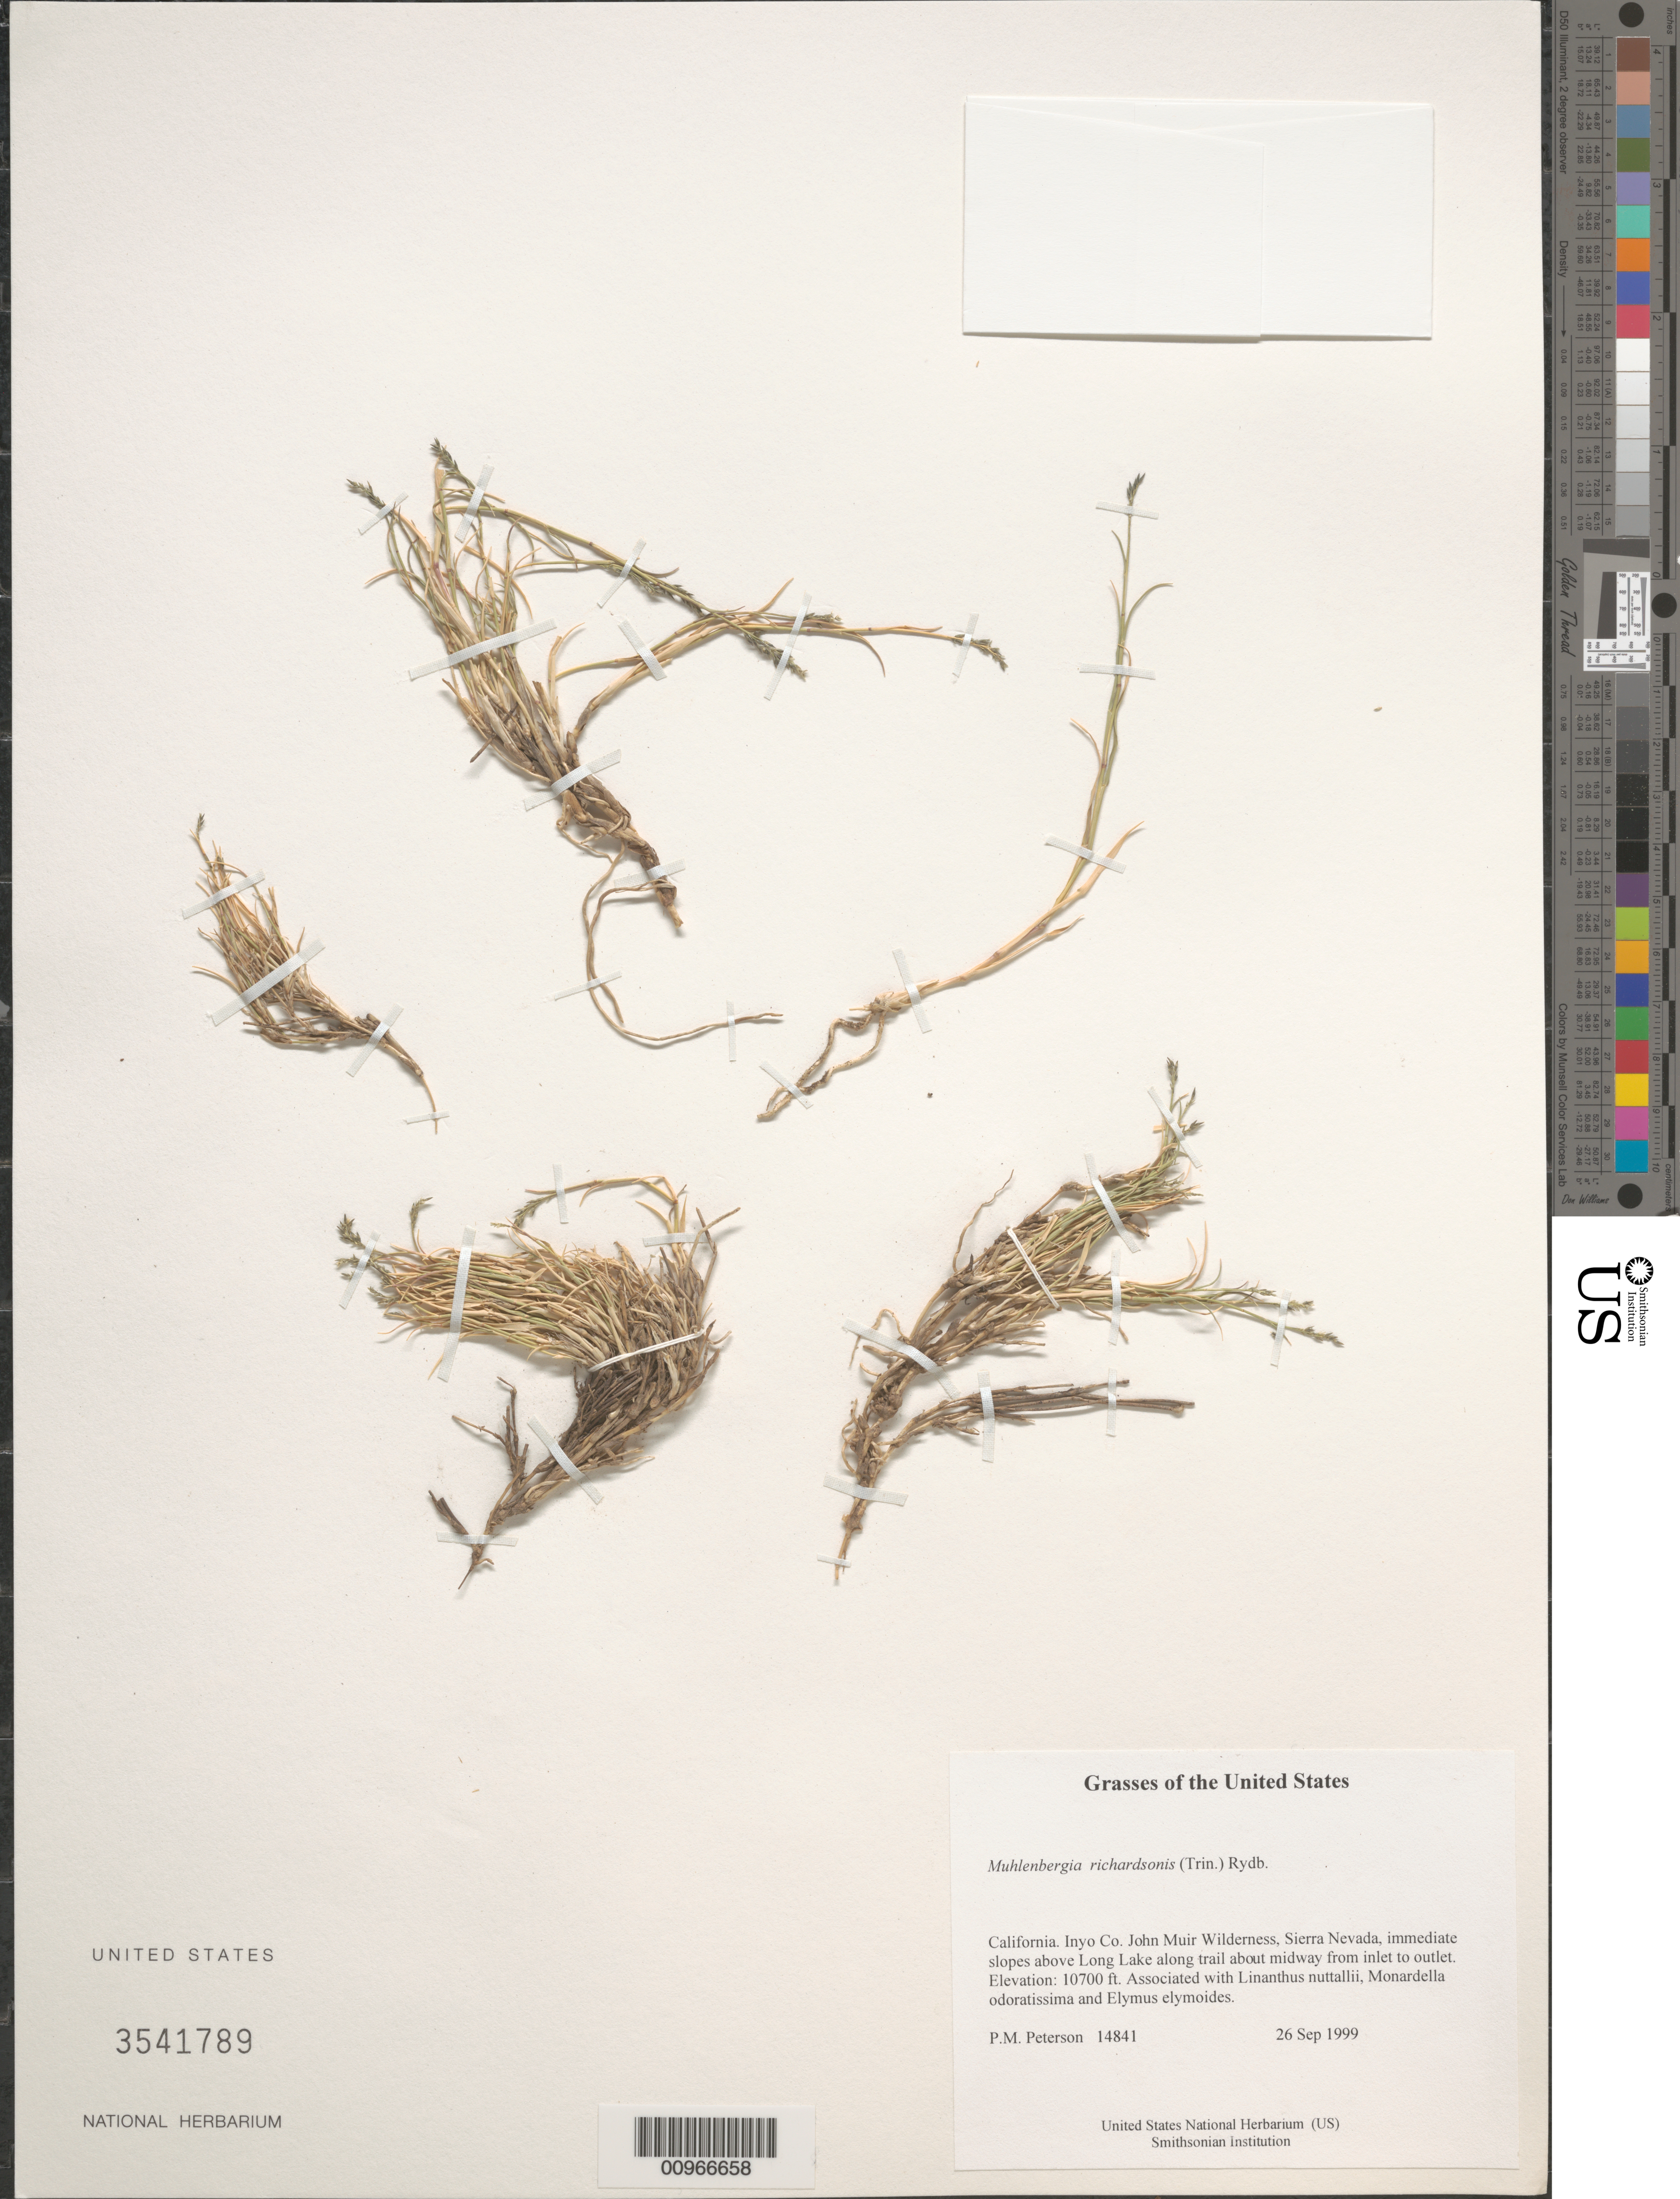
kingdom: Plantae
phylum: Tracheophyta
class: Liliopsida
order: Poales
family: Poaceae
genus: Muhlenbergia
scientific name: Muhlenbergia richardsonis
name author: (Trin.) Rydb.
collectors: P. M. Peterson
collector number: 14841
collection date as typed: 26 Sep 1999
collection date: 1999-09-26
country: United States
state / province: California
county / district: Inyo Co.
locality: John Muir Wilderness, Sierra Nevada, immediate slopes above Long Lake along trail about midway from inlet to outlet.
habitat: Associated with Linanthus nuttallii, Monardella odoratissima and Elymus elymoides.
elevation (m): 3261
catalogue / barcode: US 3541789